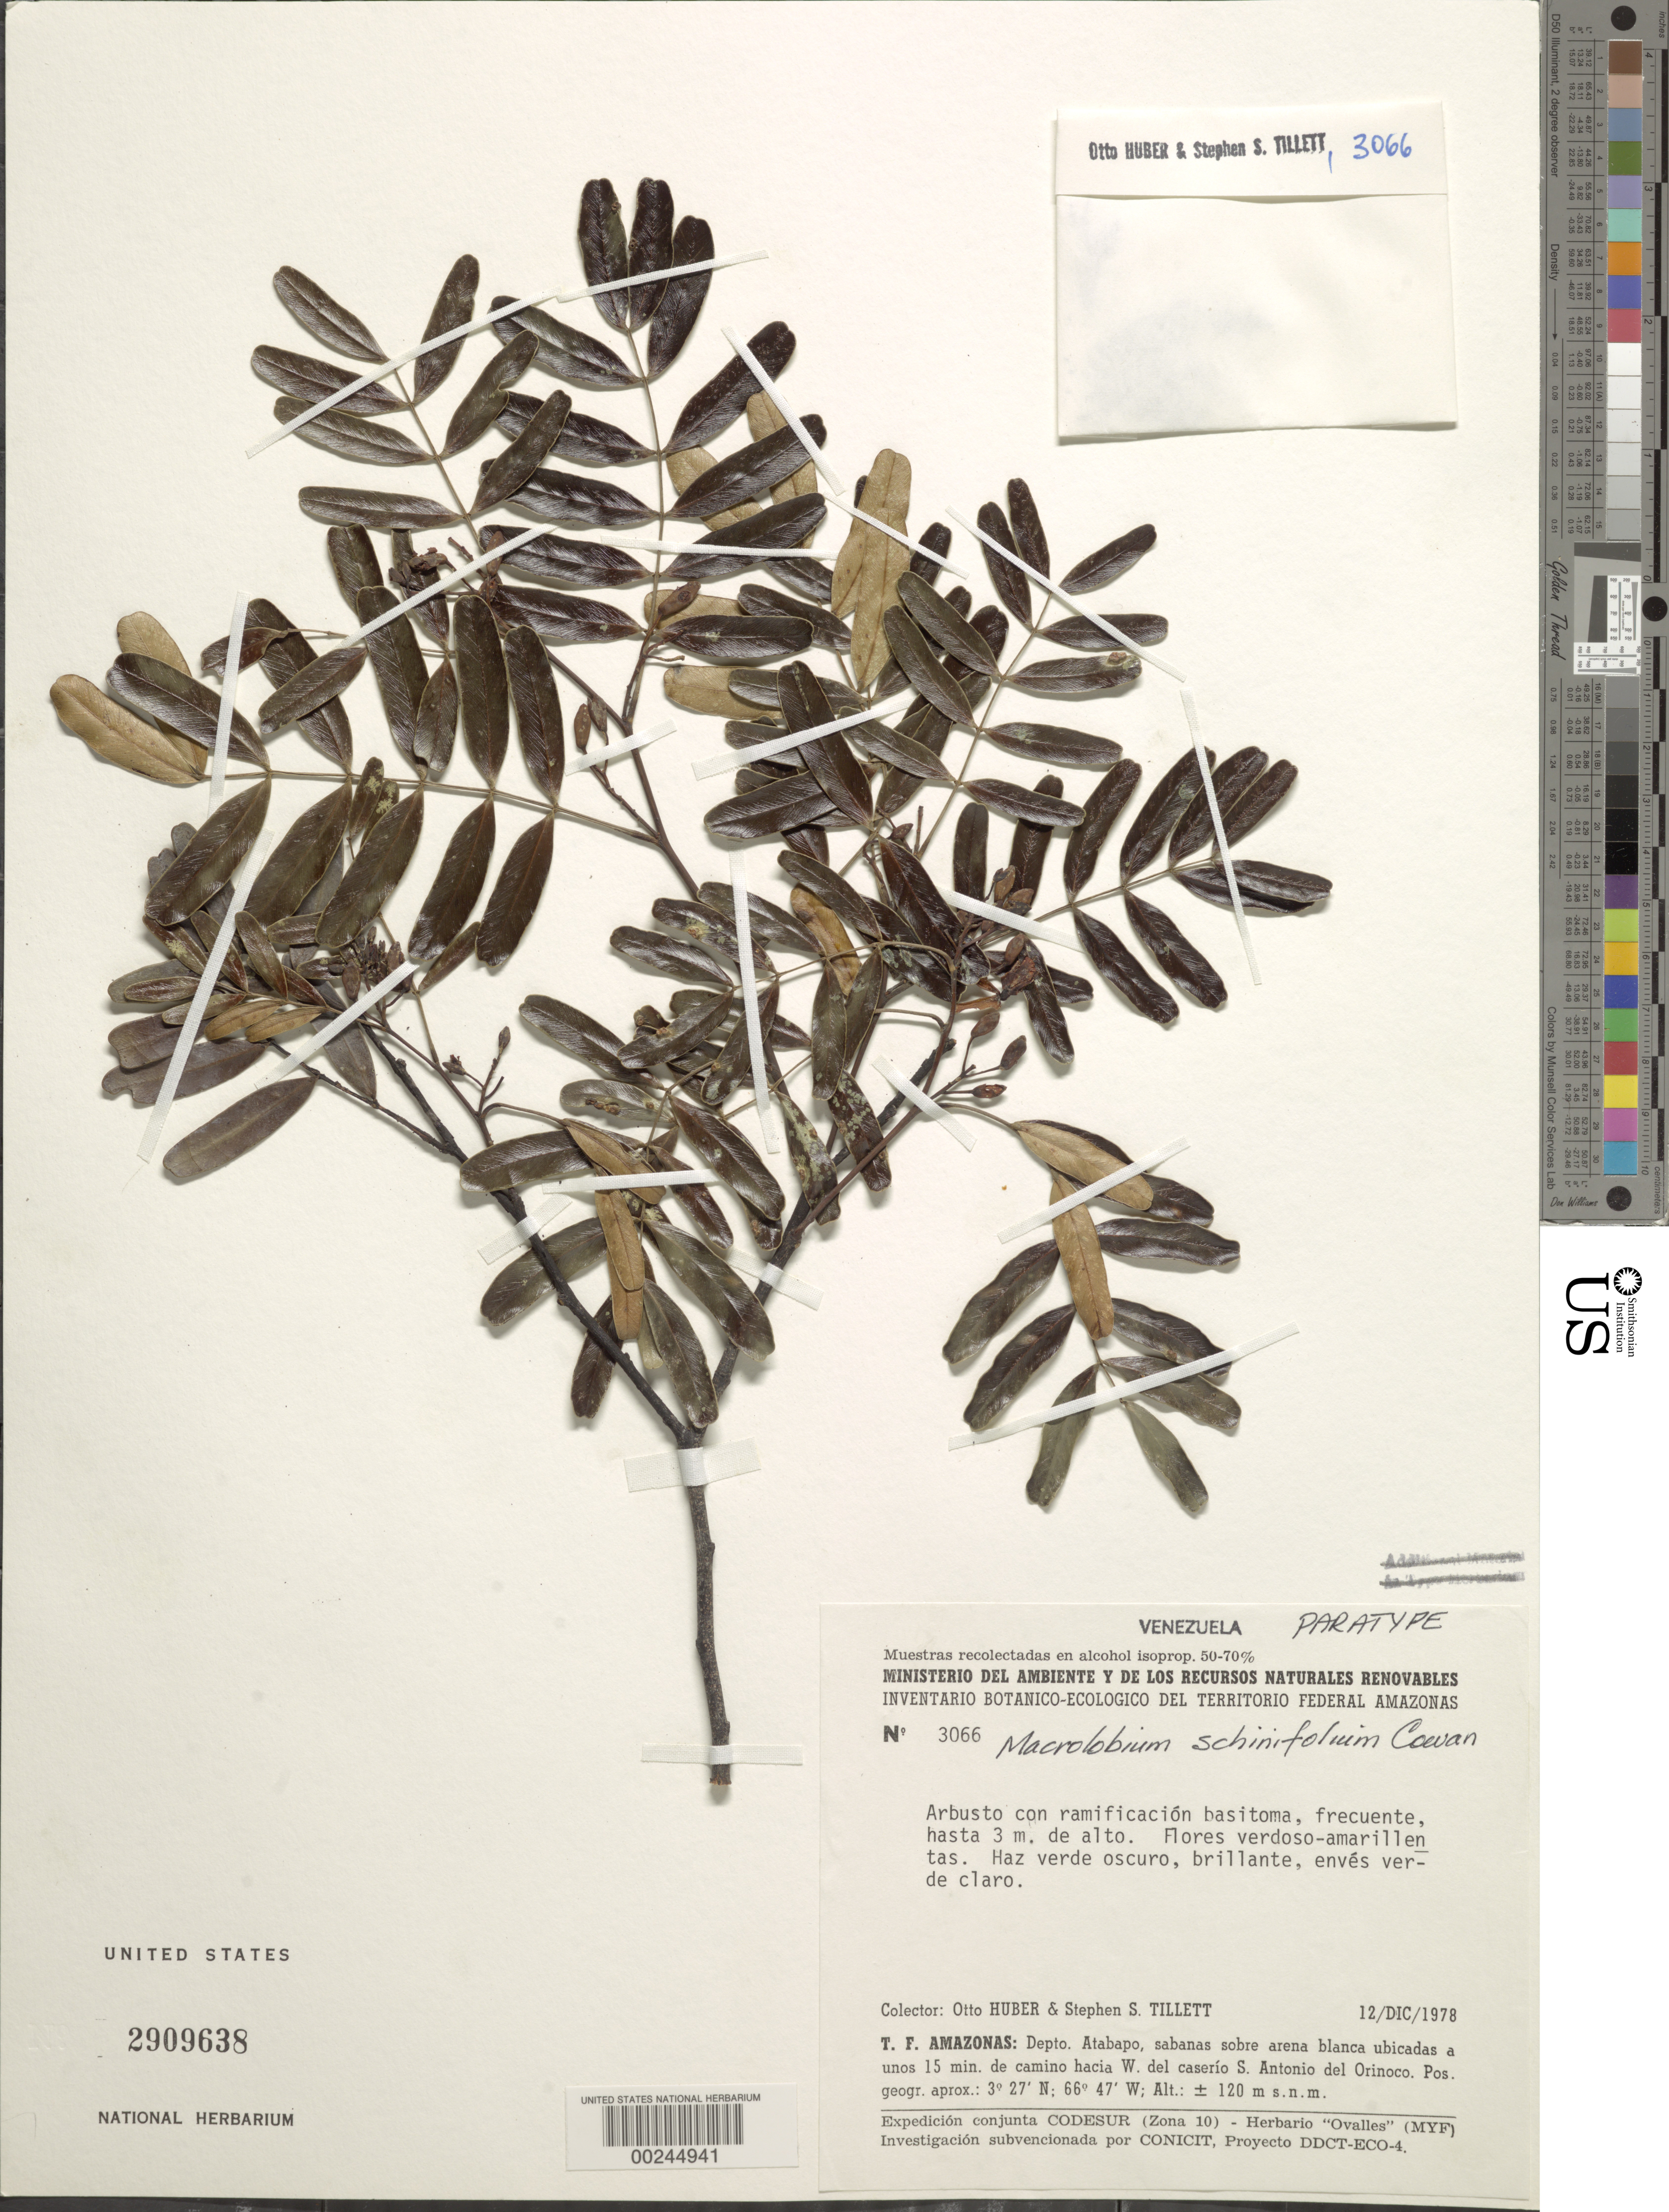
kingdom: Plantae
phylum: Tracheophyta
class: Magnoliopsida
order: Fabales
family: Fabaceae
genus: Macrolobium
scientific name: Macrolobium schinifolium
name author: R.S. Cowan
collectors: O. Huber & S. S. Tillett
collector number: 3066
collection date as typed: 12 Dec 1978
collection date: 1978-12-12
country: Venezuela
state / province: Amazonas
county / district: Atabapo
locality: Above white area located 15min from road towards w of the small settlement of s. antonio del orinoco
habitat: Savanna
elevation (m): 120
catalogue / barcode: US 2909638